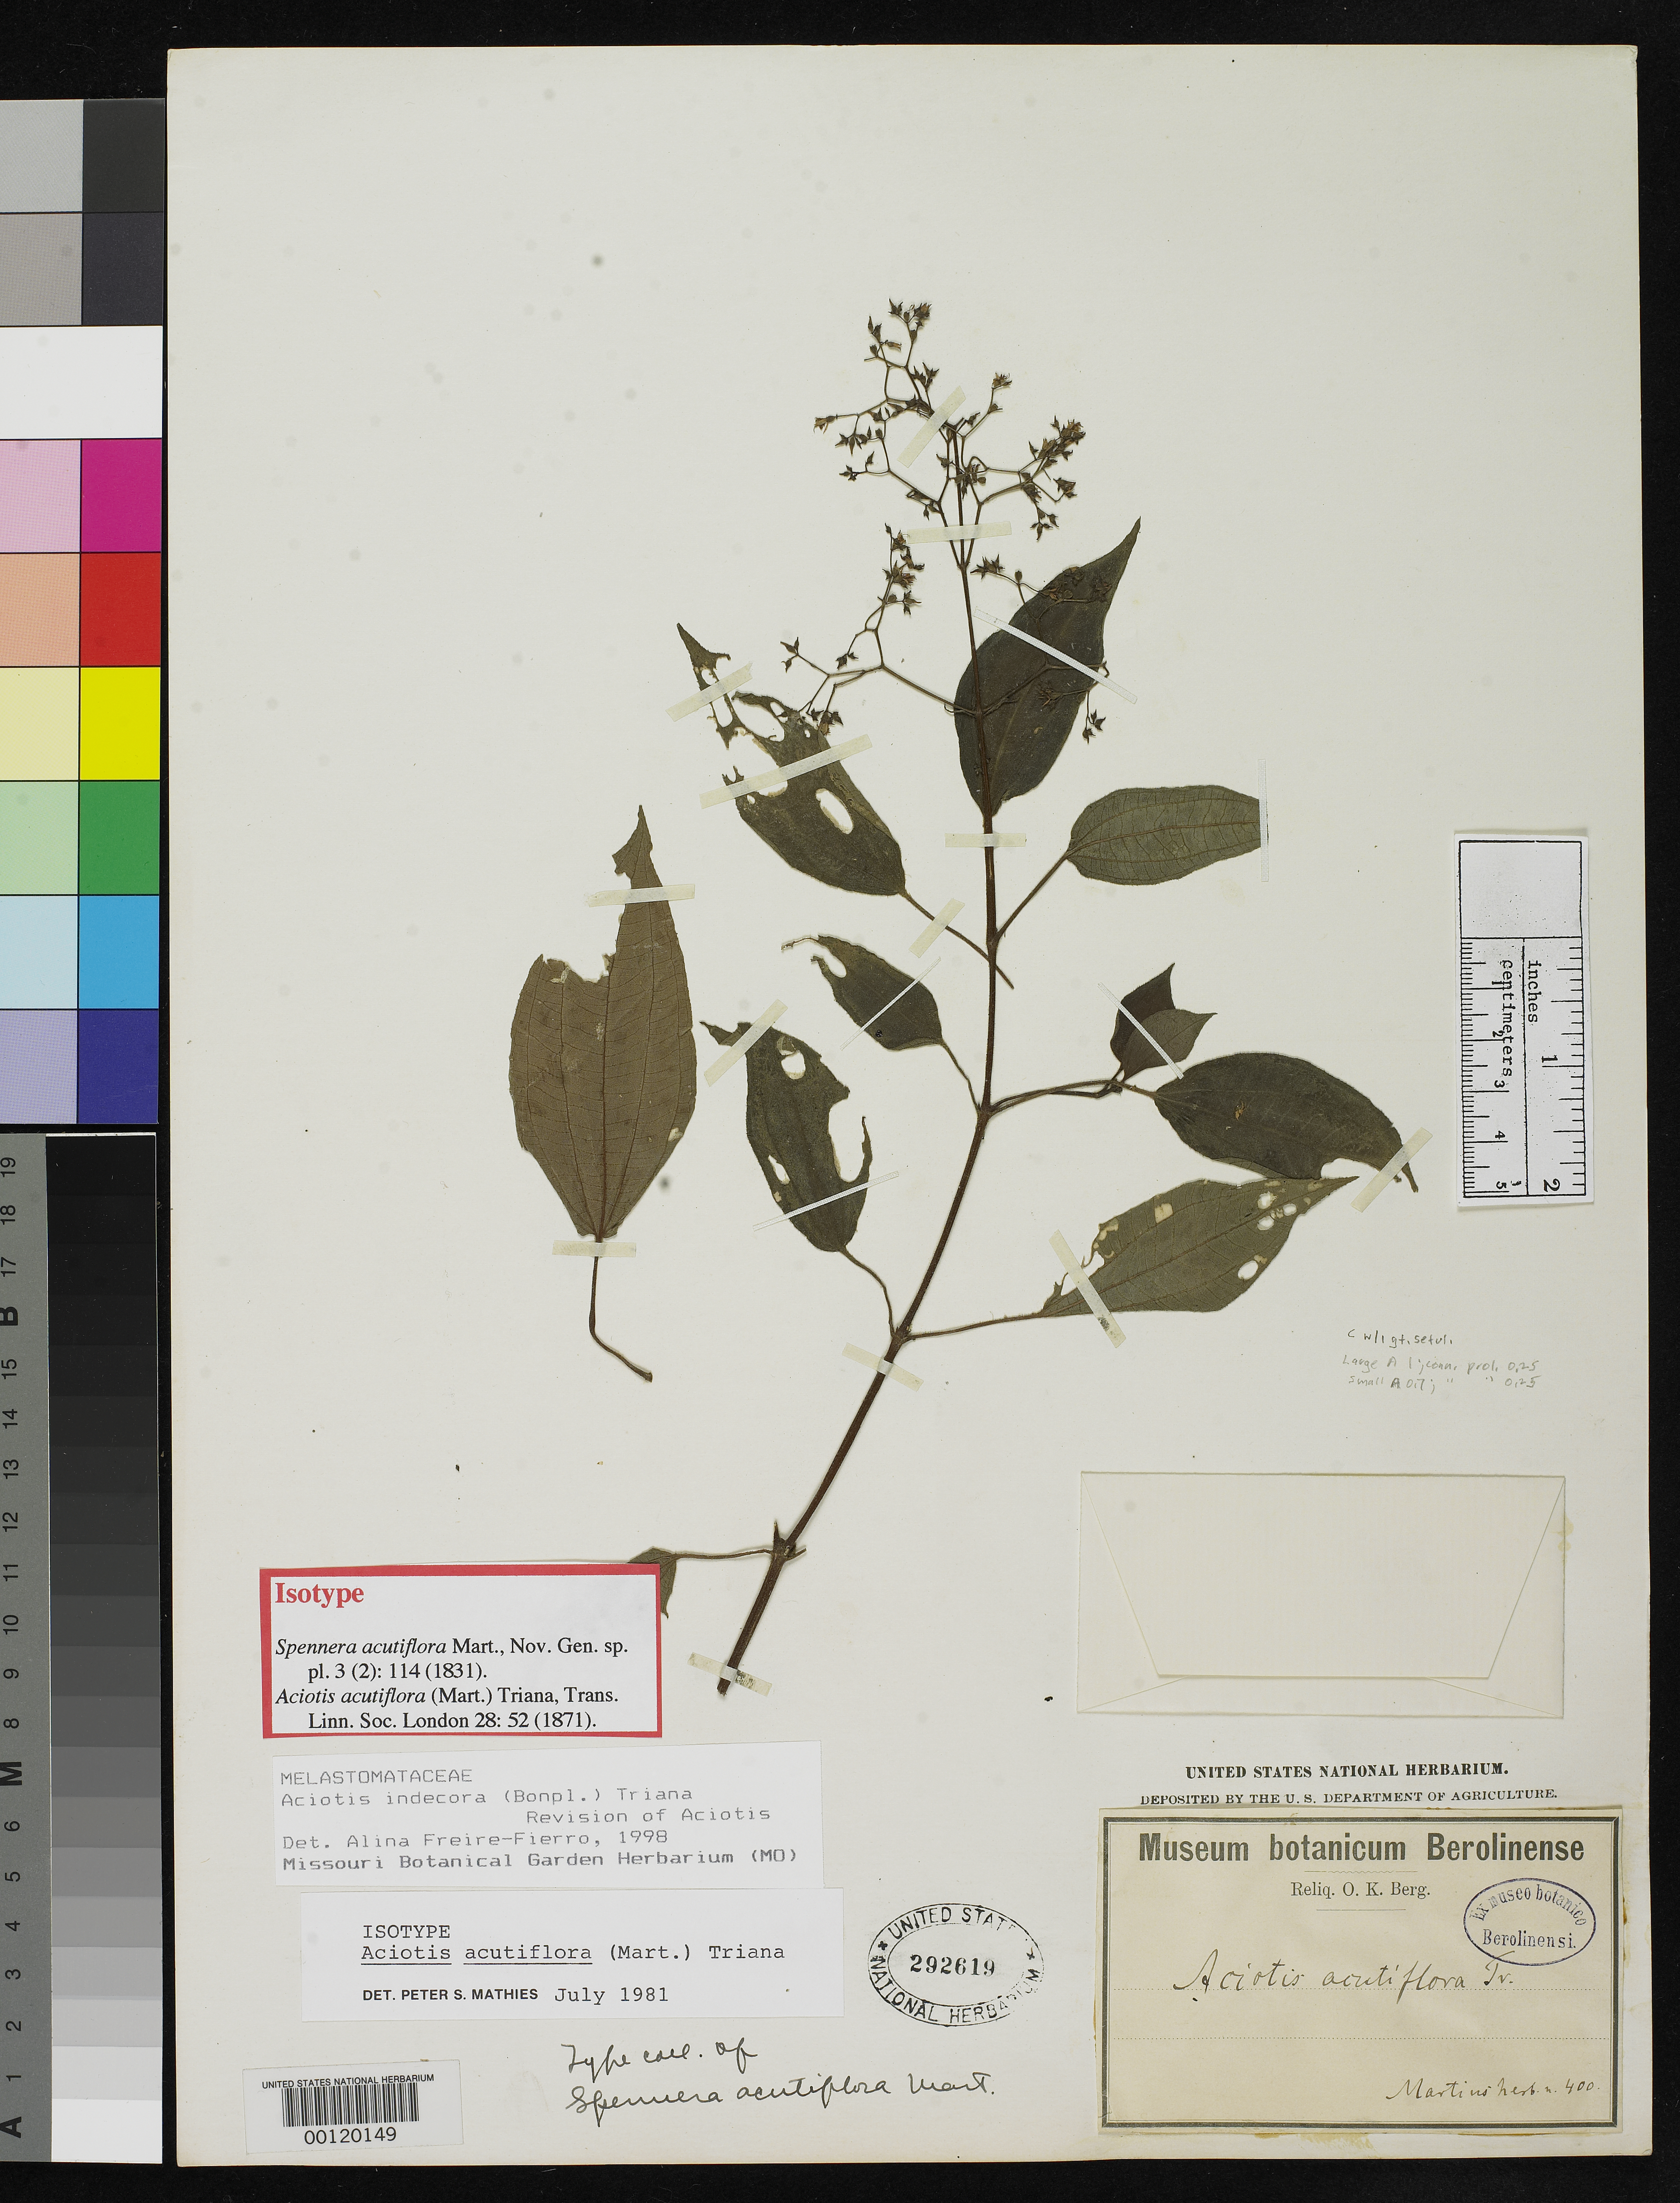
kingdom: Plantae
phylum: Tracheophyta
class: Magnoliopsida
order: Myrtales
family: Melastomataceae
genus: Spennera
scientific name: Spennera acutiflora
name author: Mart.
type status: Isotype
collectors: C. F. Martius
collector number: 400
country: Brazil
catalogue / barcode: US 292619